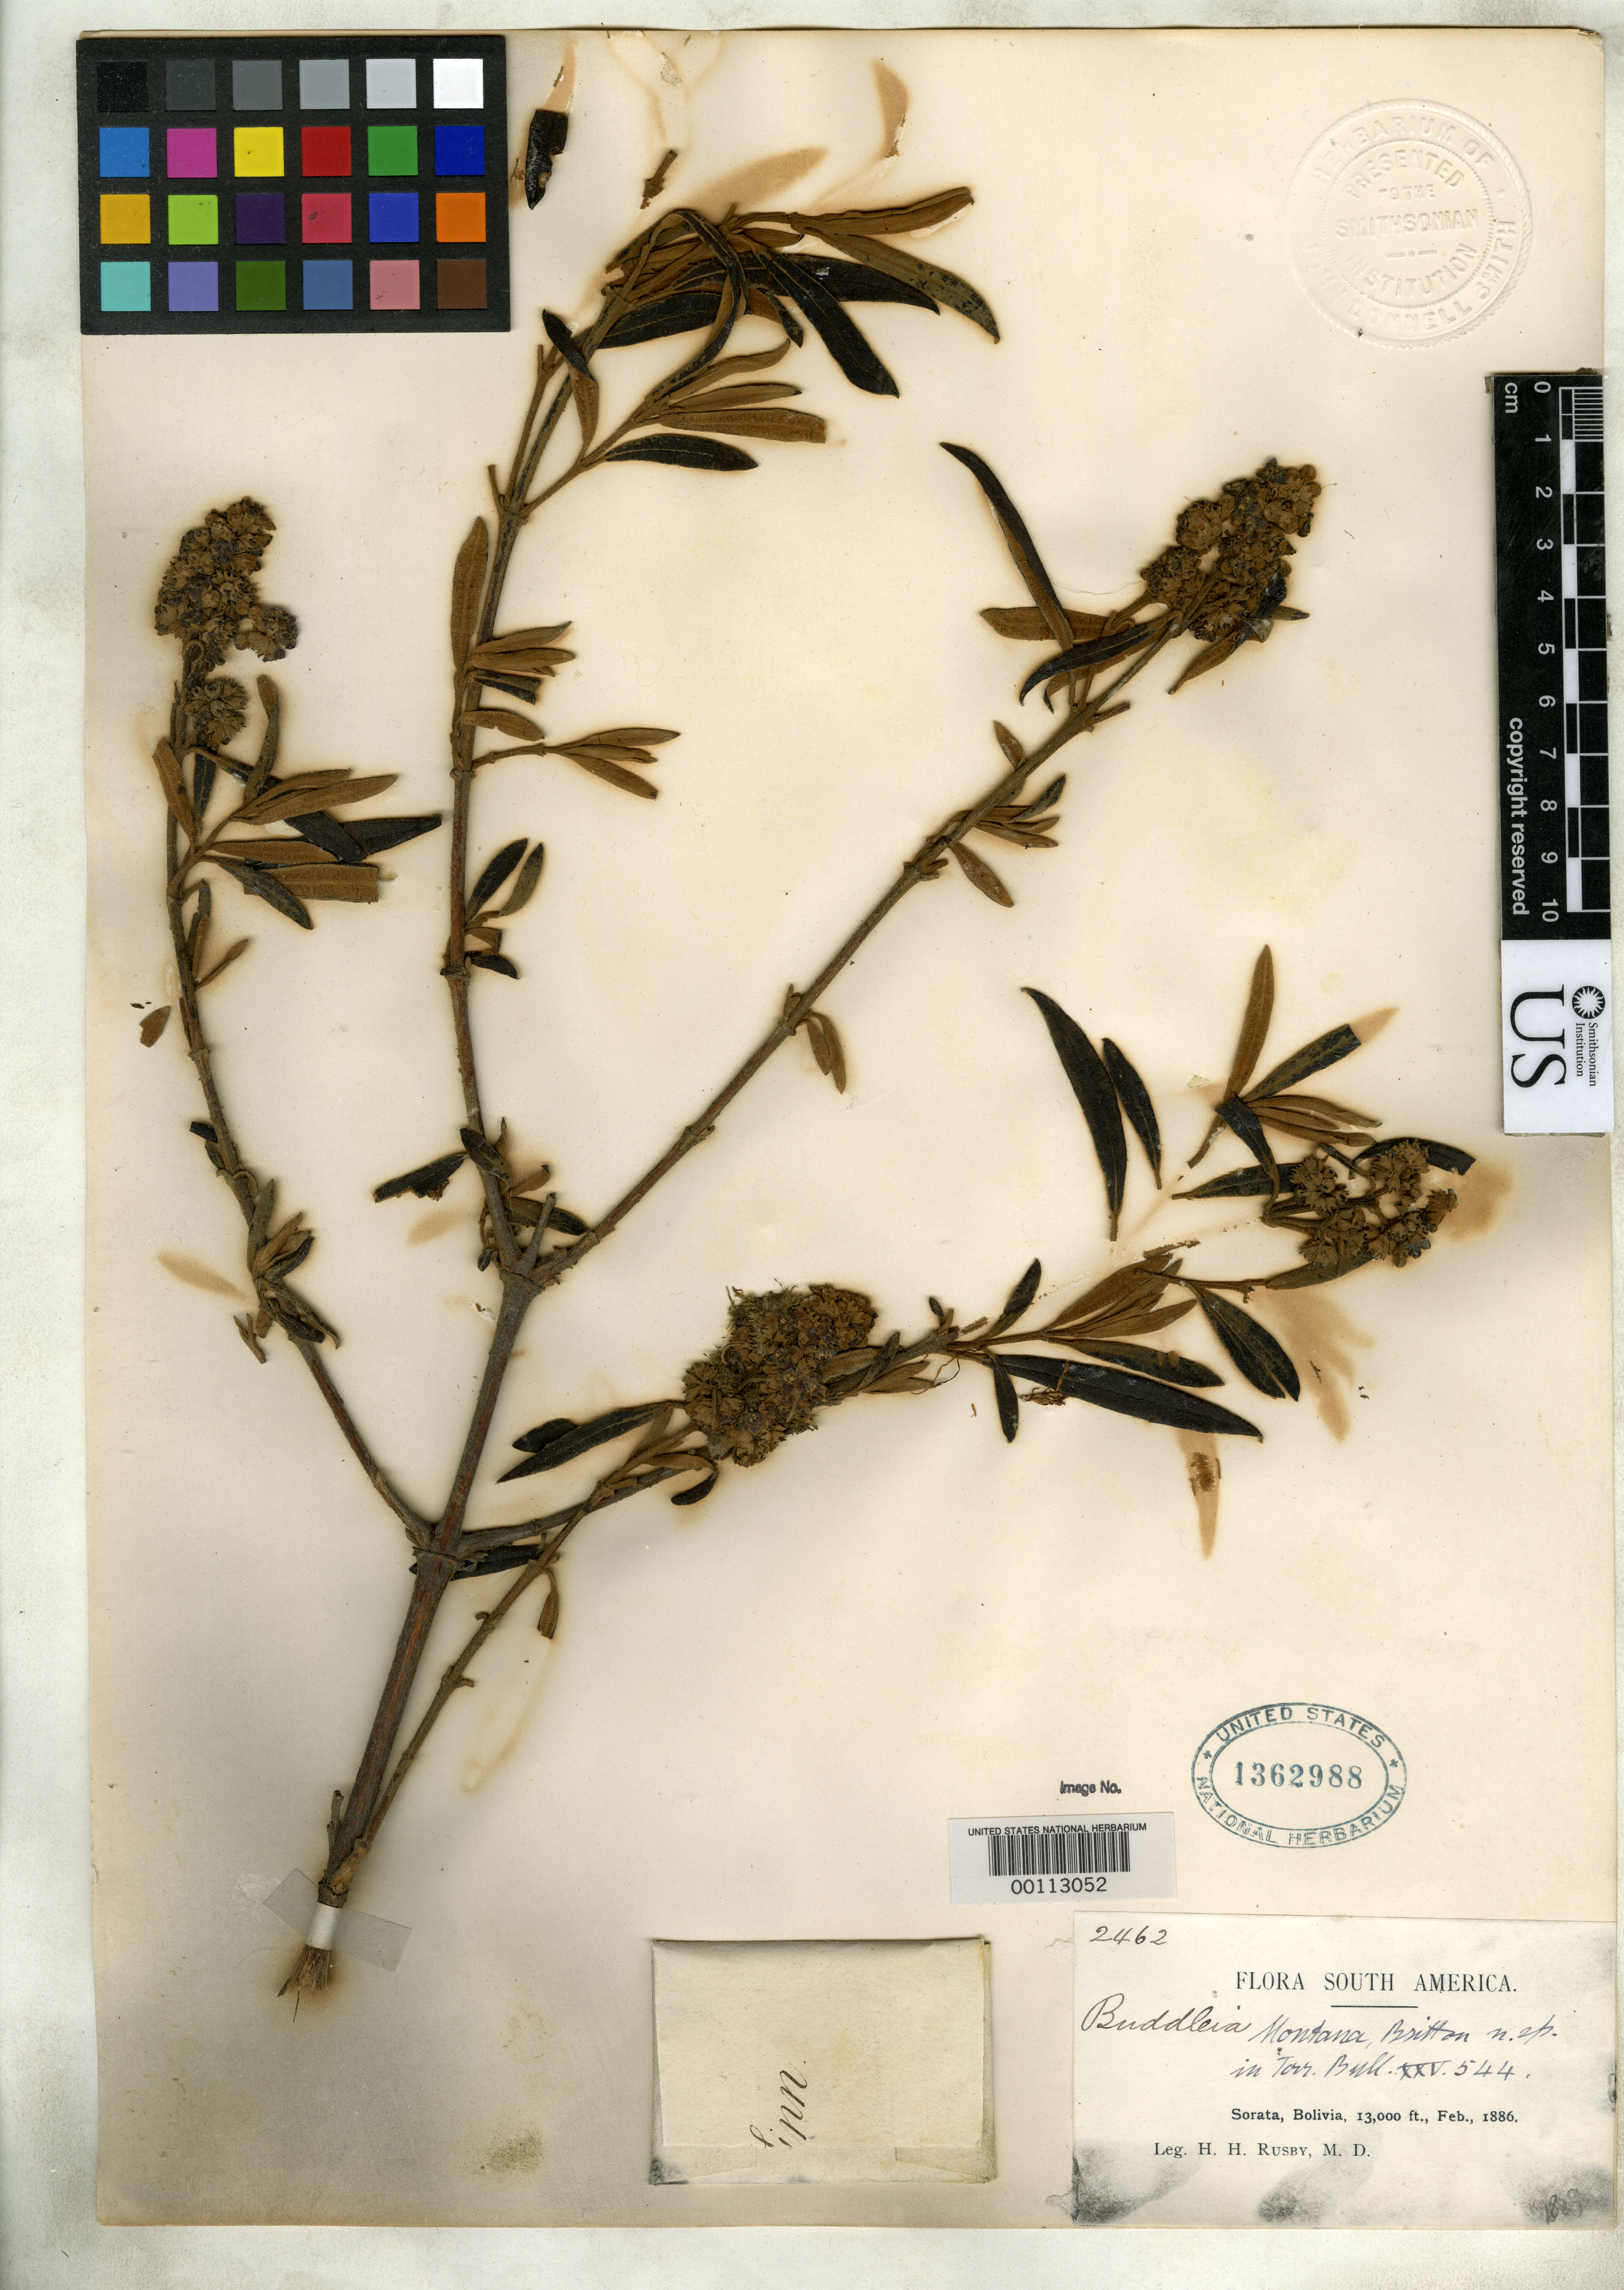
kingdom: Plantae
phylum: Tracheophyta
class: Magnoliopsida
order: Lamiales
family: Scrophulariaceae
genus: Buddleja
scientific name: Buddleja montana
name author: Britton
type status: Type Collection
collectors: H. H. Rusby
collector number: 2462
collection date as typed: Feb., 1886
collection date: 1886-02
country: Bolivia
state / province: La Páz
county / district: Larecaja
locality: Sorata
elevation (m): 3962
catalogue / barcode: US 1362988